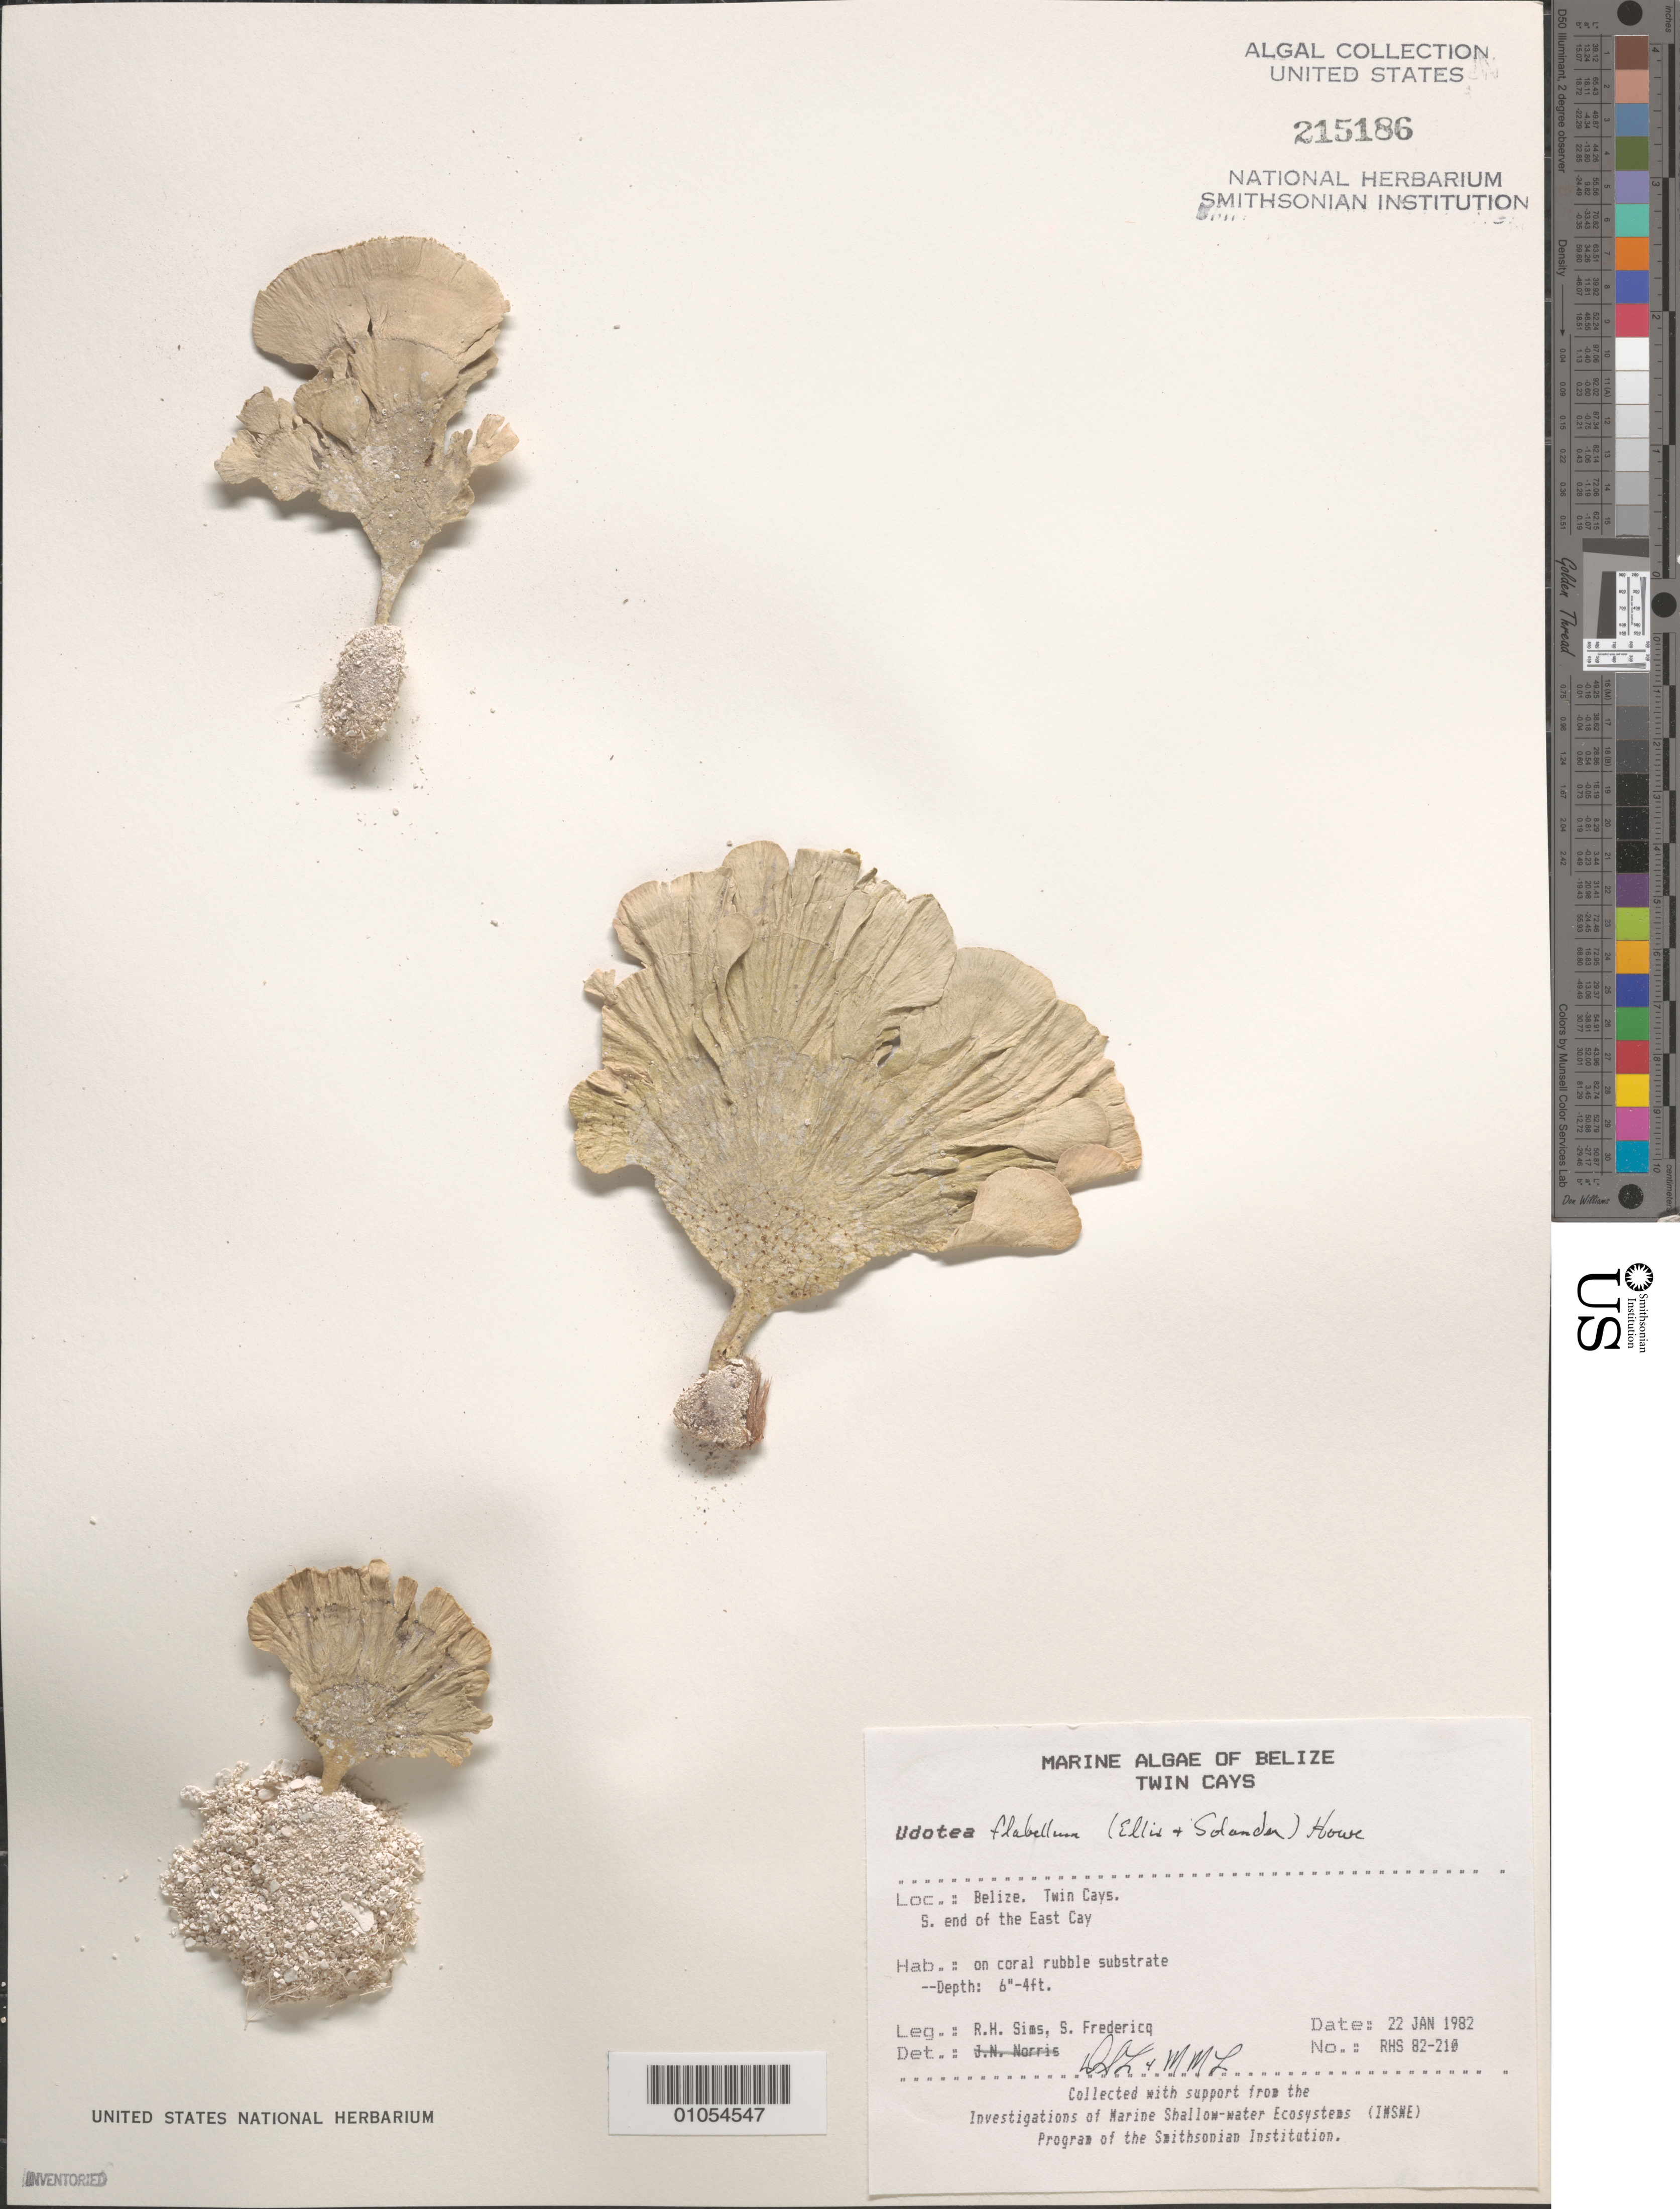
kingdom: Plantae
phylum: Chlorophyta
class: Ulvophyceae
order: Bryopsidales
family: Udoteaceae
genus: Udotea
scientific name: Udotea flabellum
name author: (J. Ellis & Sol.) M. Howe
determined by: Littler, D. S.; Littler, M. M.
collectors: R. H. Sims & S. Fredericq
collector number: RHS 82-210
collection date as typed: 22 Jan 1982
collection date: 1982-01-22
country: Belize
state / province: Stann Creek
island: East Cay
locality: South end of the East Cay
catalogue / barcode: US 215186